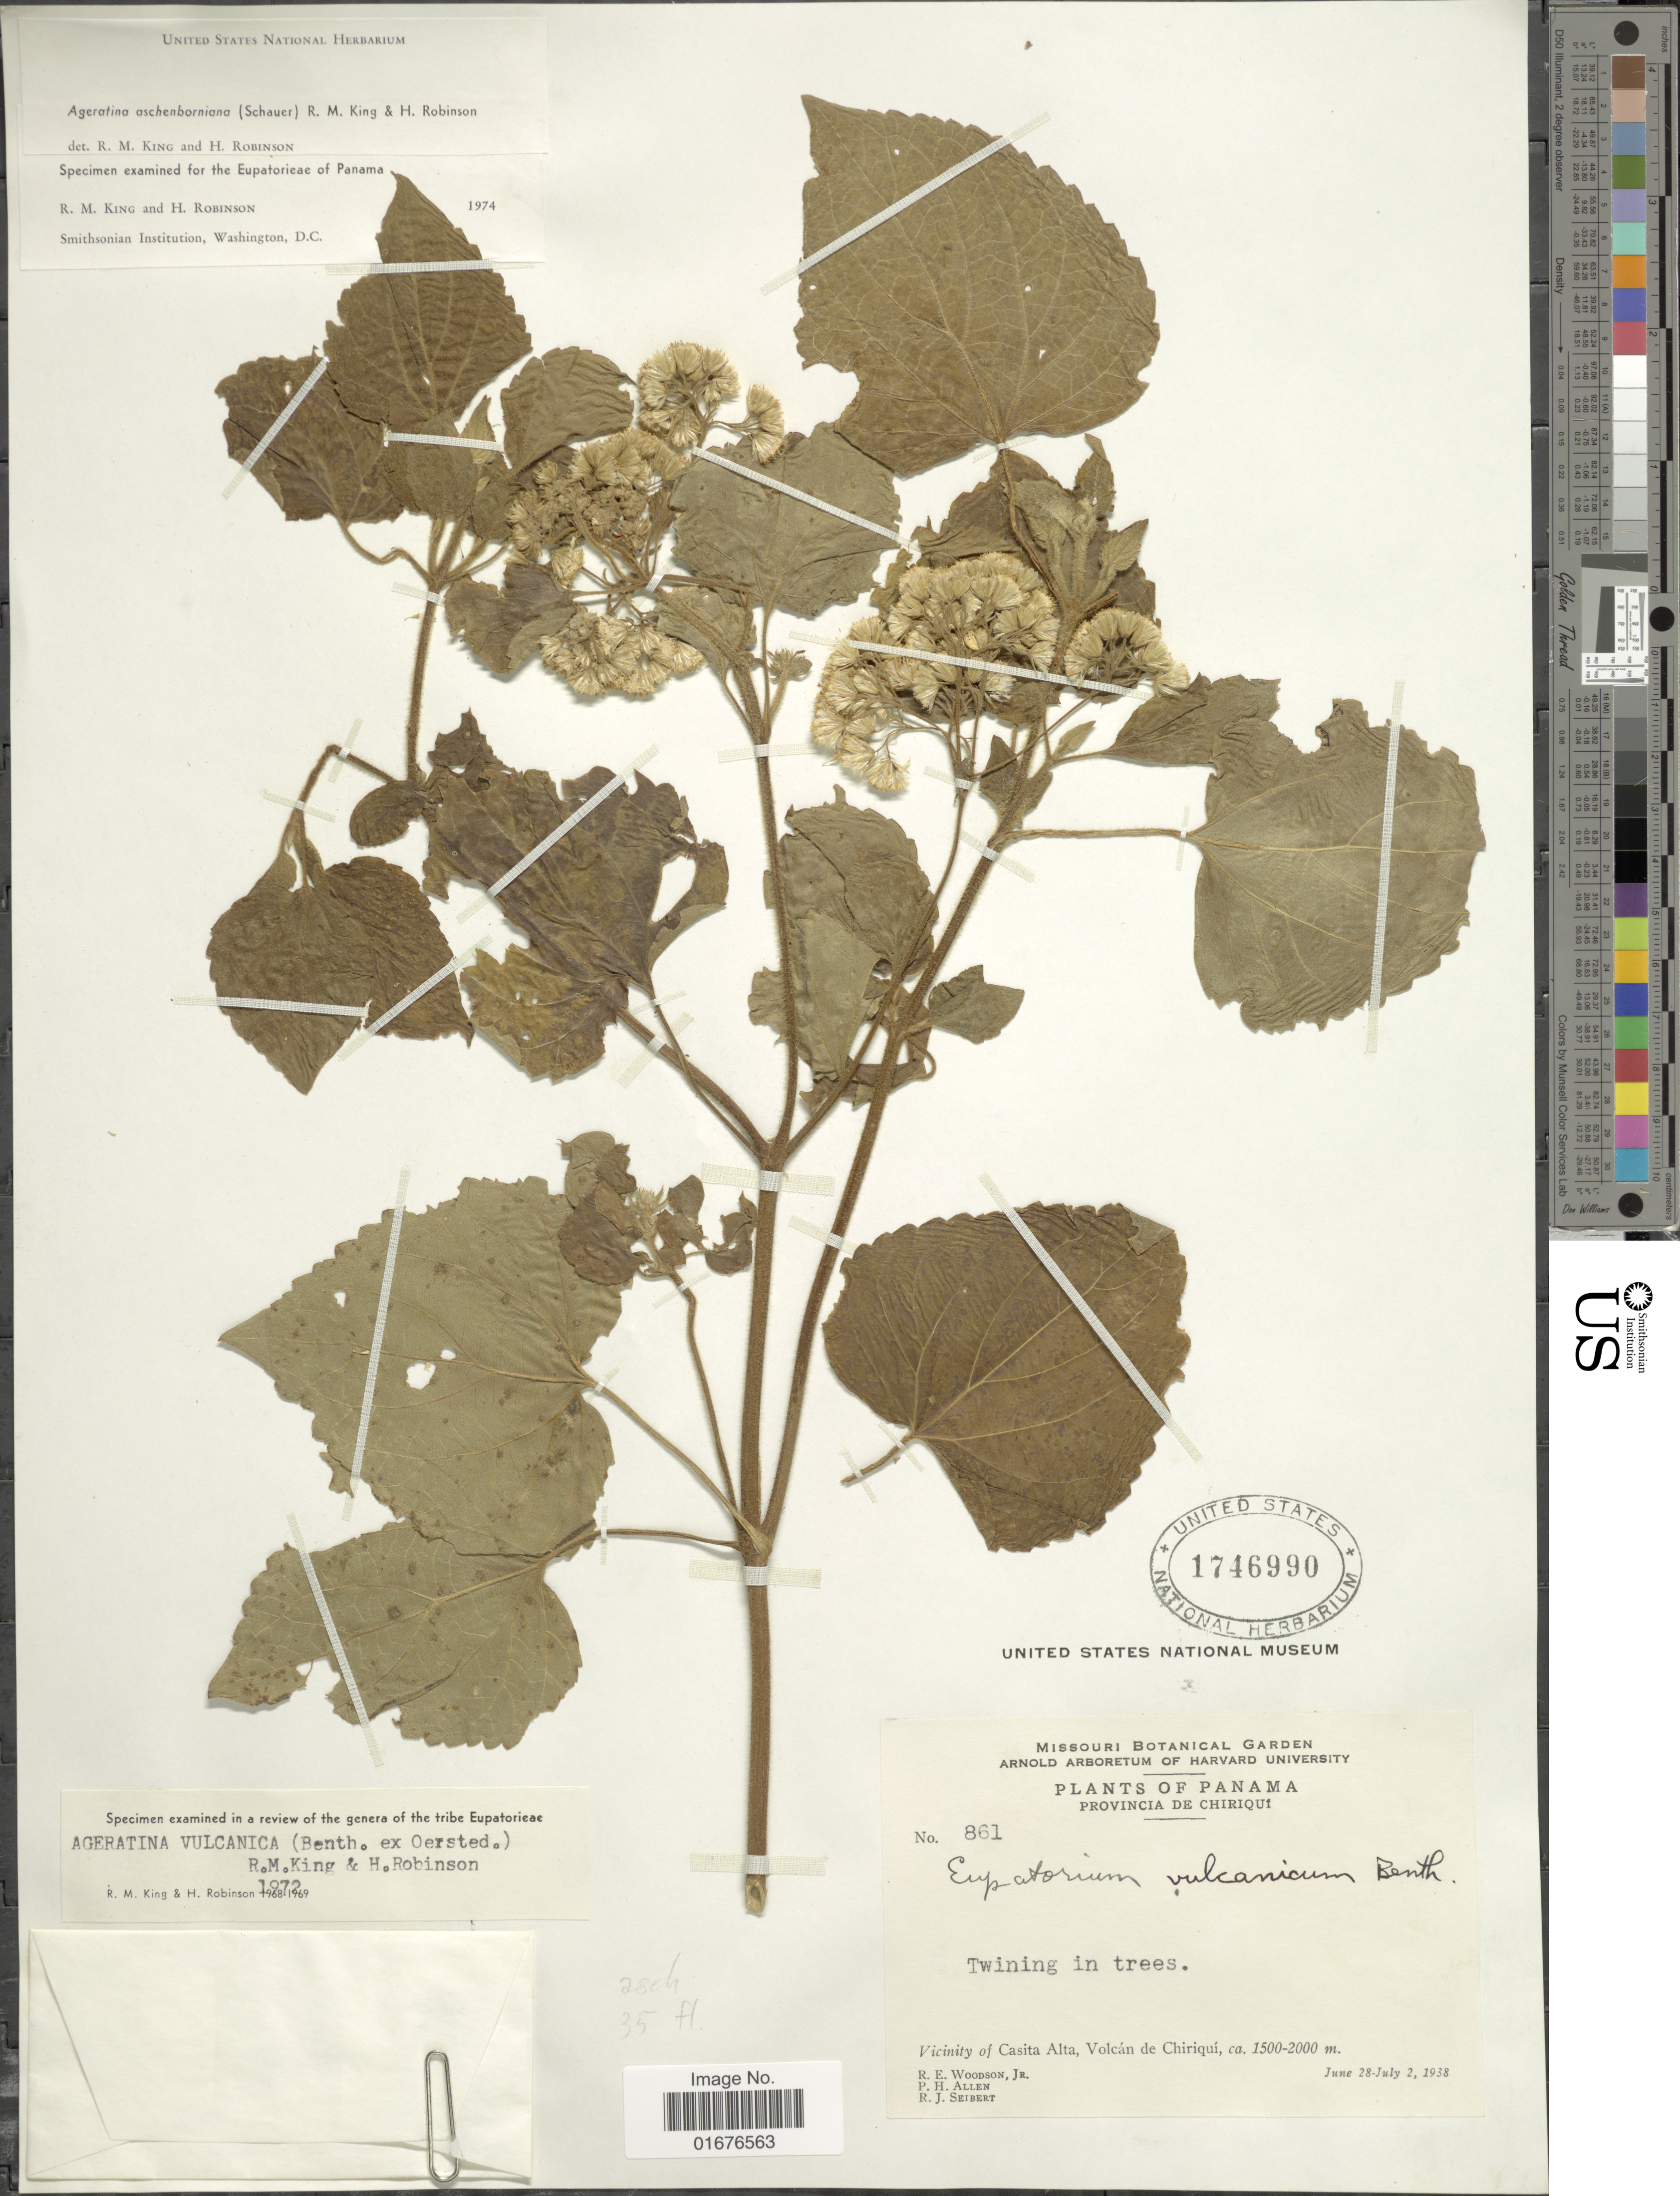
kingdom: Plantae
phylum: Tracheophyta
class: Magnoliopsida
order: Asterales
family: Asteraceae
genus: Ageratina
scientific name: Ageratina pichinchensis var. bustamenta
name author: (DC.) R.M. King & H. Rob.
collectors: R. E. Woodson, P. H. Allen & R. J. Seibert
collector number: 861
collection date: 1938-06-28/1938-07-02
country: Panama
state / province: Chiriqui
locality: Vicinity of Casita Alta, Volcán de Chiriquí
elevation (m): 1500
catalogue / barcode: US 1746990